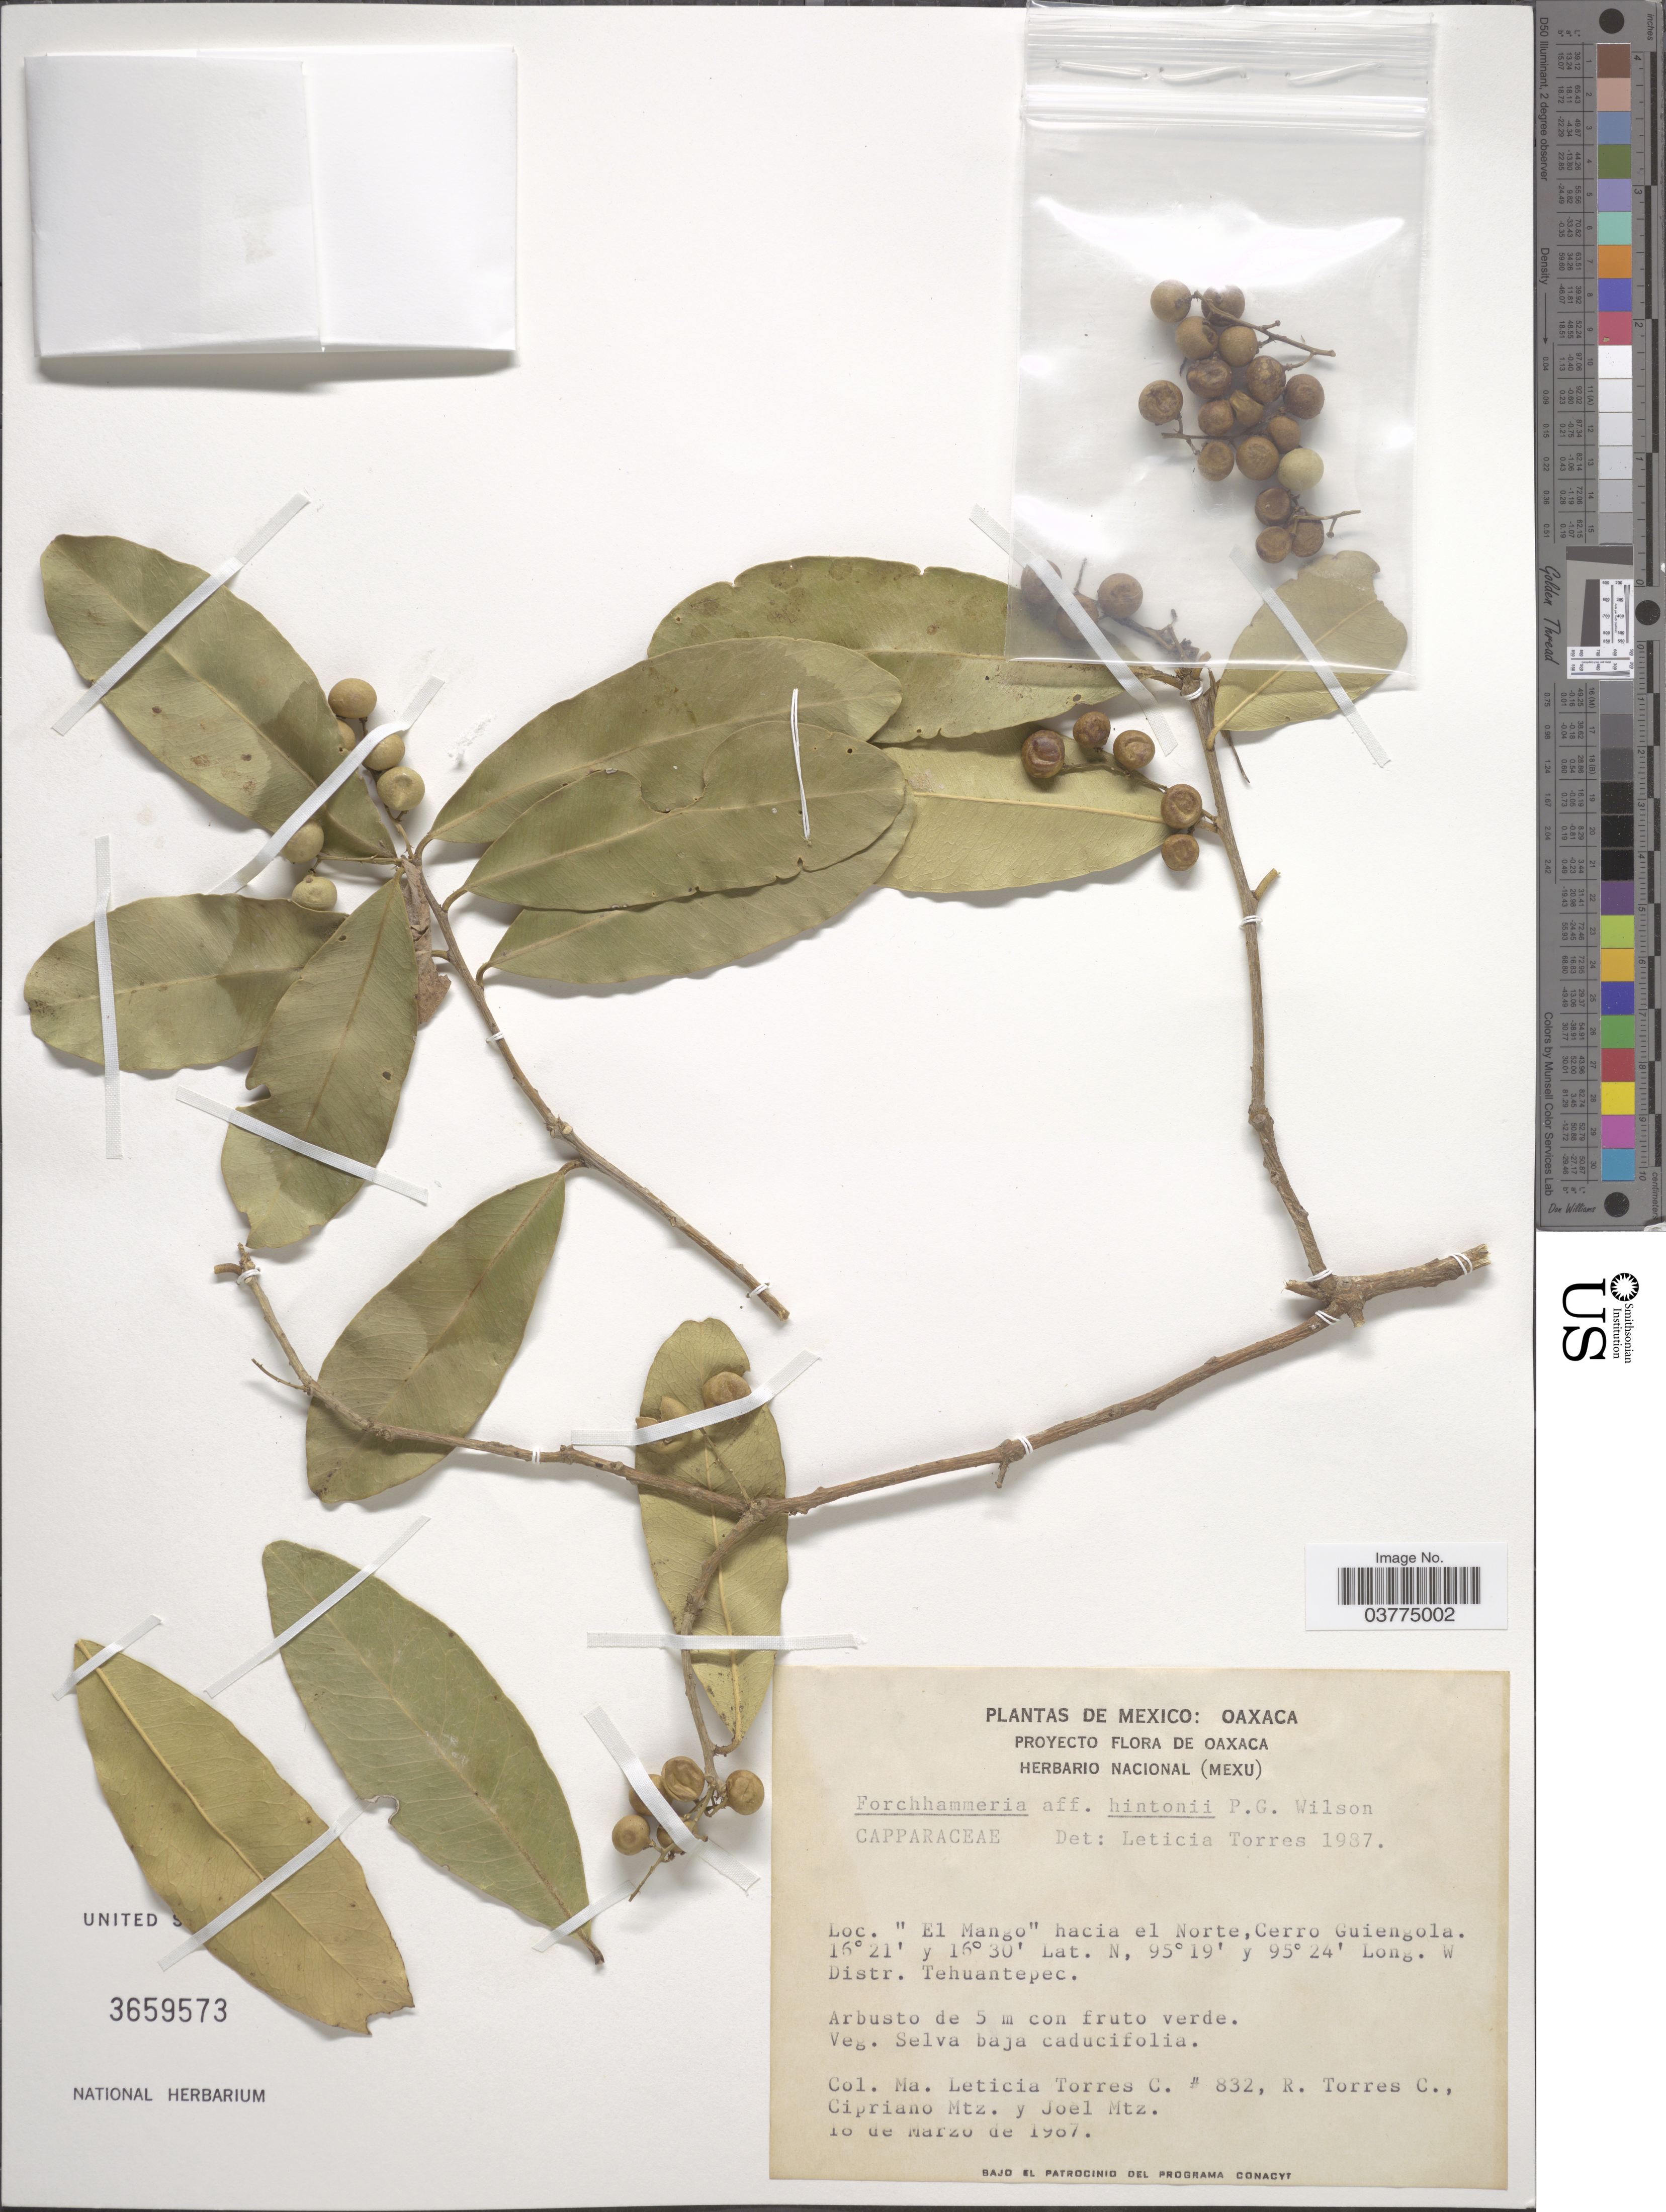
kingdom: Plantae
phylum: Tracheophyta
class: Magnoliopsida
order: Brassicales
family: Stixaceae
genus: Forchhammeria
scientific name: Forchhammeria hintonii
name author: Paul G. Wilson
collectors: M. L. Torres Colin, R. Torres C., C. Martínez & J. Martinez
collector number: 832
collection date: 1987-03-18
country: Mexico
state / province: Oaxaca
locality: El Mango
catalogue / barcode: US 3659573